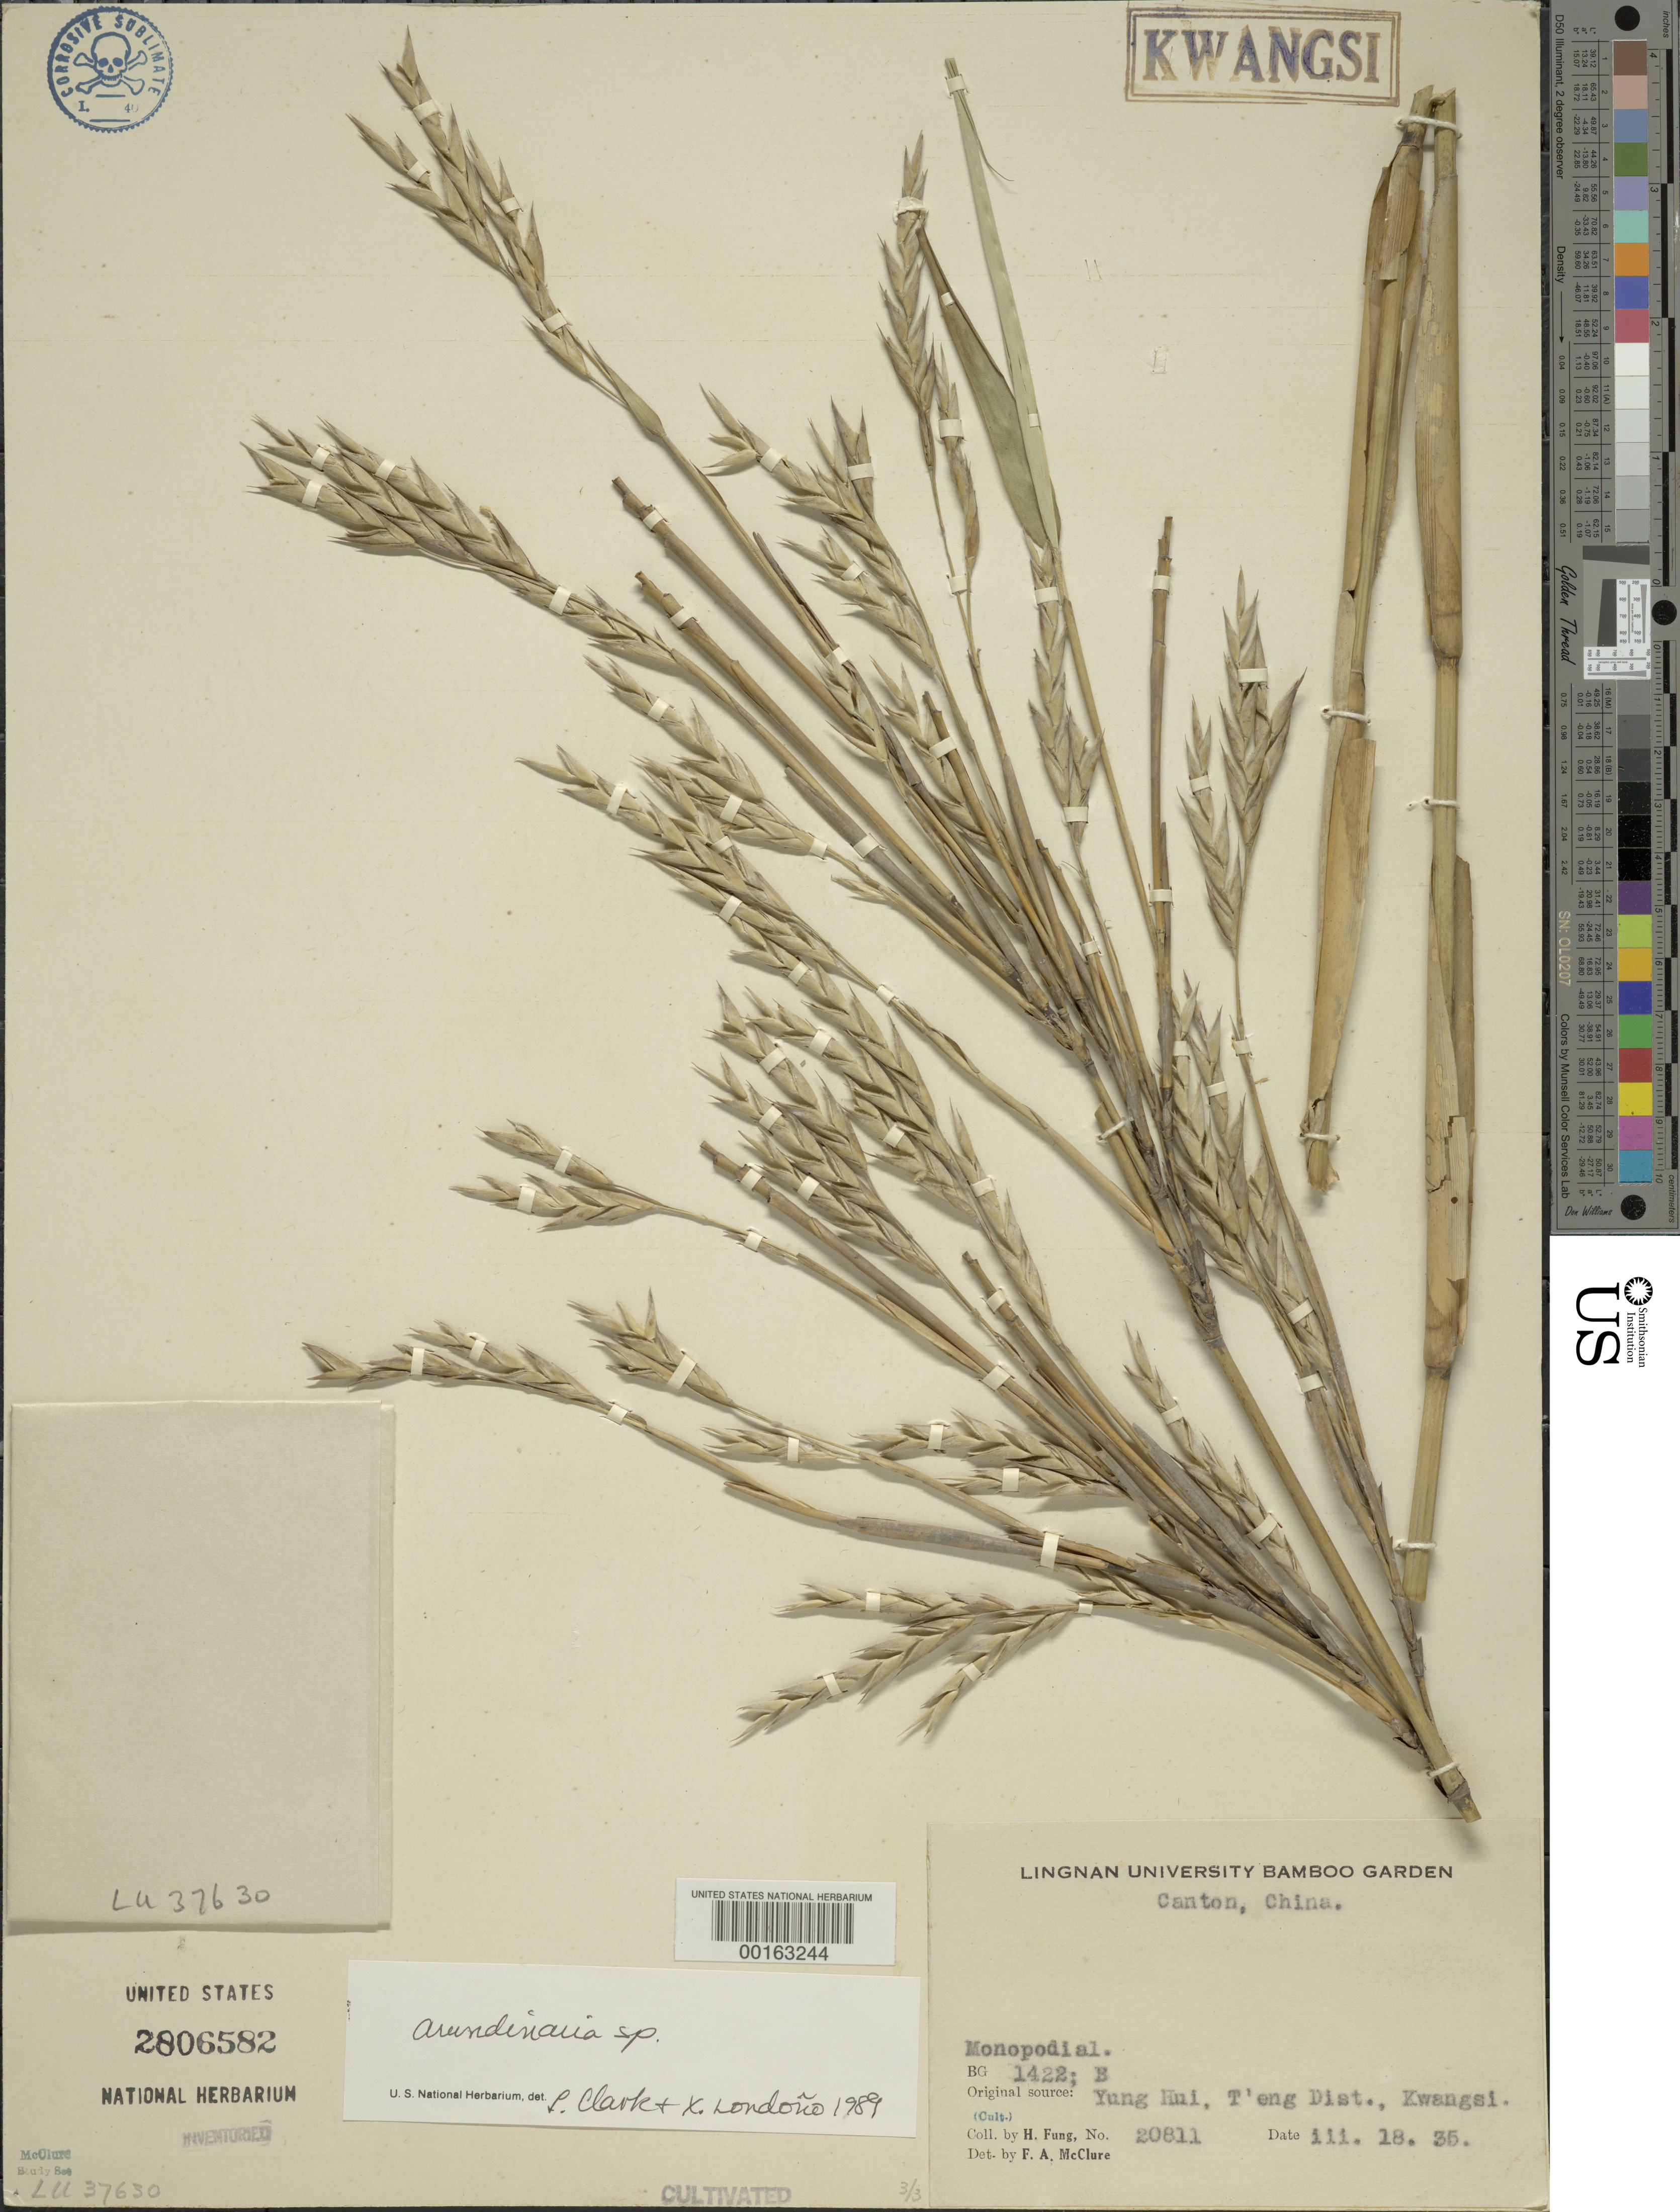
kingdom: Plantae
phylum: Tracheophyta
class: Liliopsida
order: Poales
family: Poaceae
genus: Arundinaria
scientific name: Arundinaria sp.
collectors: H. L. Fung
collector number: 20811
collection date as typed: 18 Mar 1935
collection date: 1935-03-18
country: China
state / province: Guangdong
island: Honam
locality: Lingnan univ. bg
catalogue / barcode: US 2806582